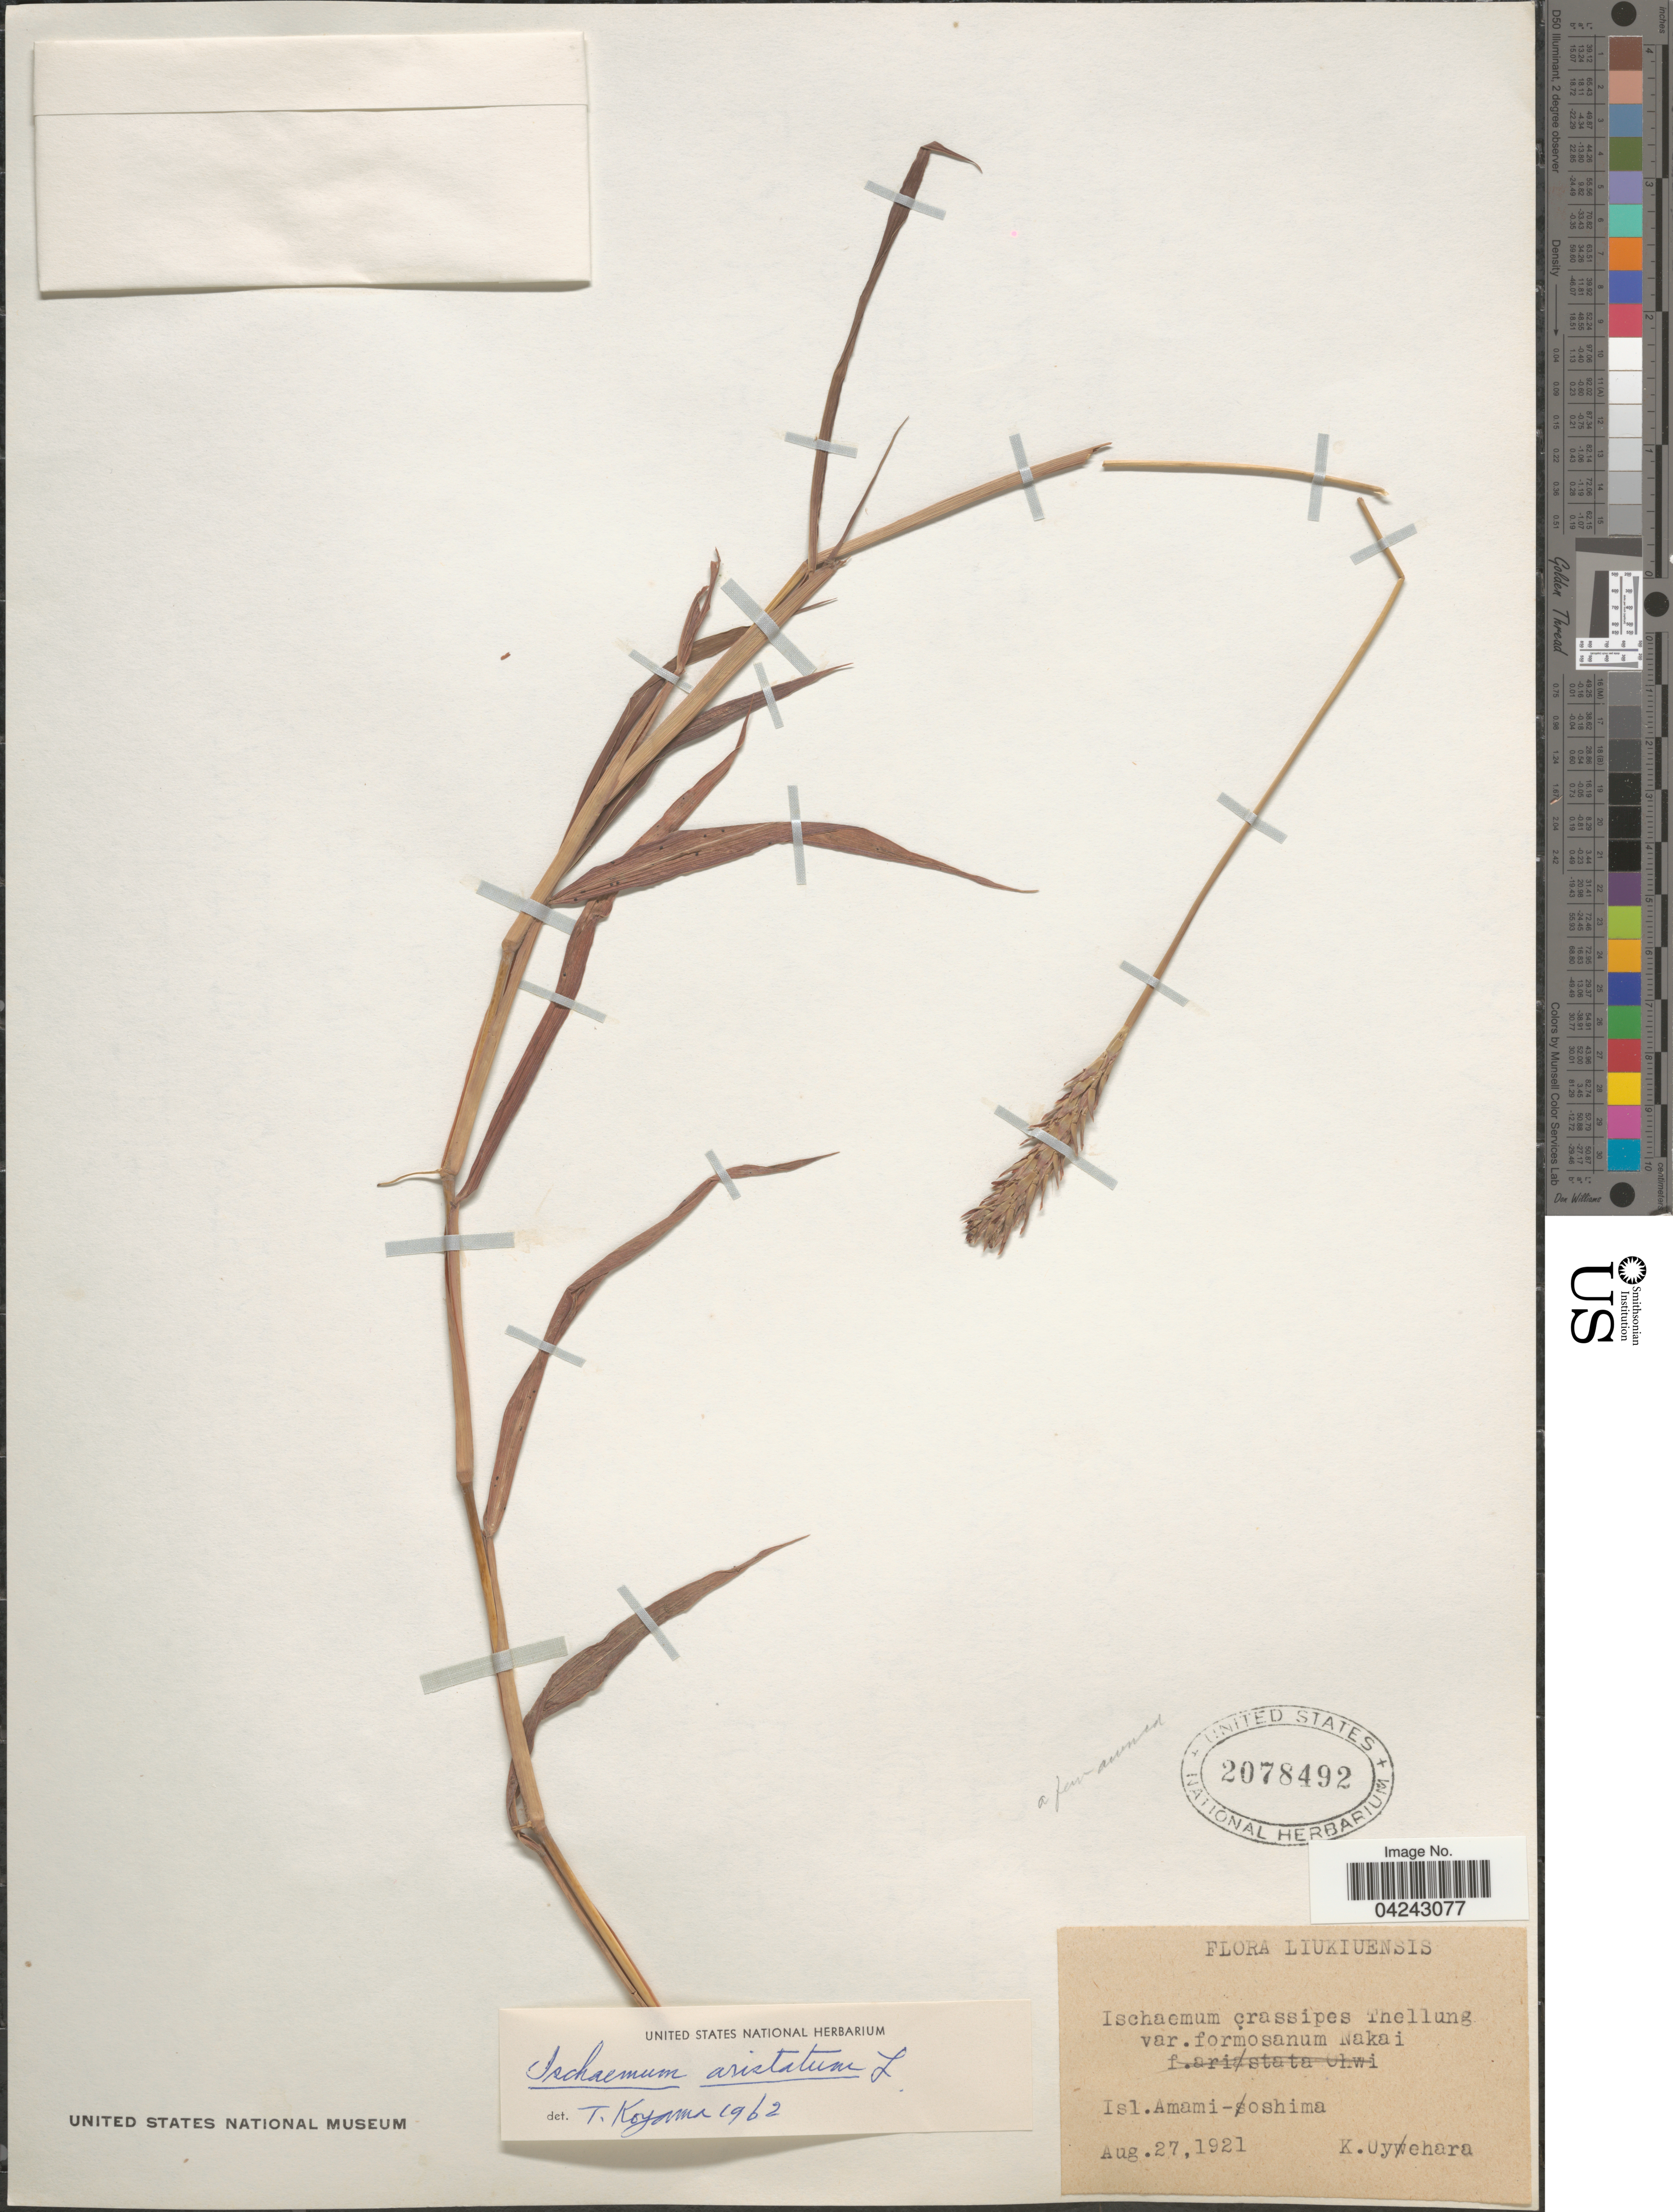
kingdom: Plantae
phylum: Tracheophyta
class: Liliopsida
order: Poales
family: Poaceae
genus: Ischaemum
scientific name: Ischaemum aristatum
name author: L.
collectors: K. Uyehara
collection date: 1921-08-27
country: Japan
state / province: Okinawa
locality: Liukiuensis. Isl. Amami-oshima.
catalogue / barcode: US 2078492